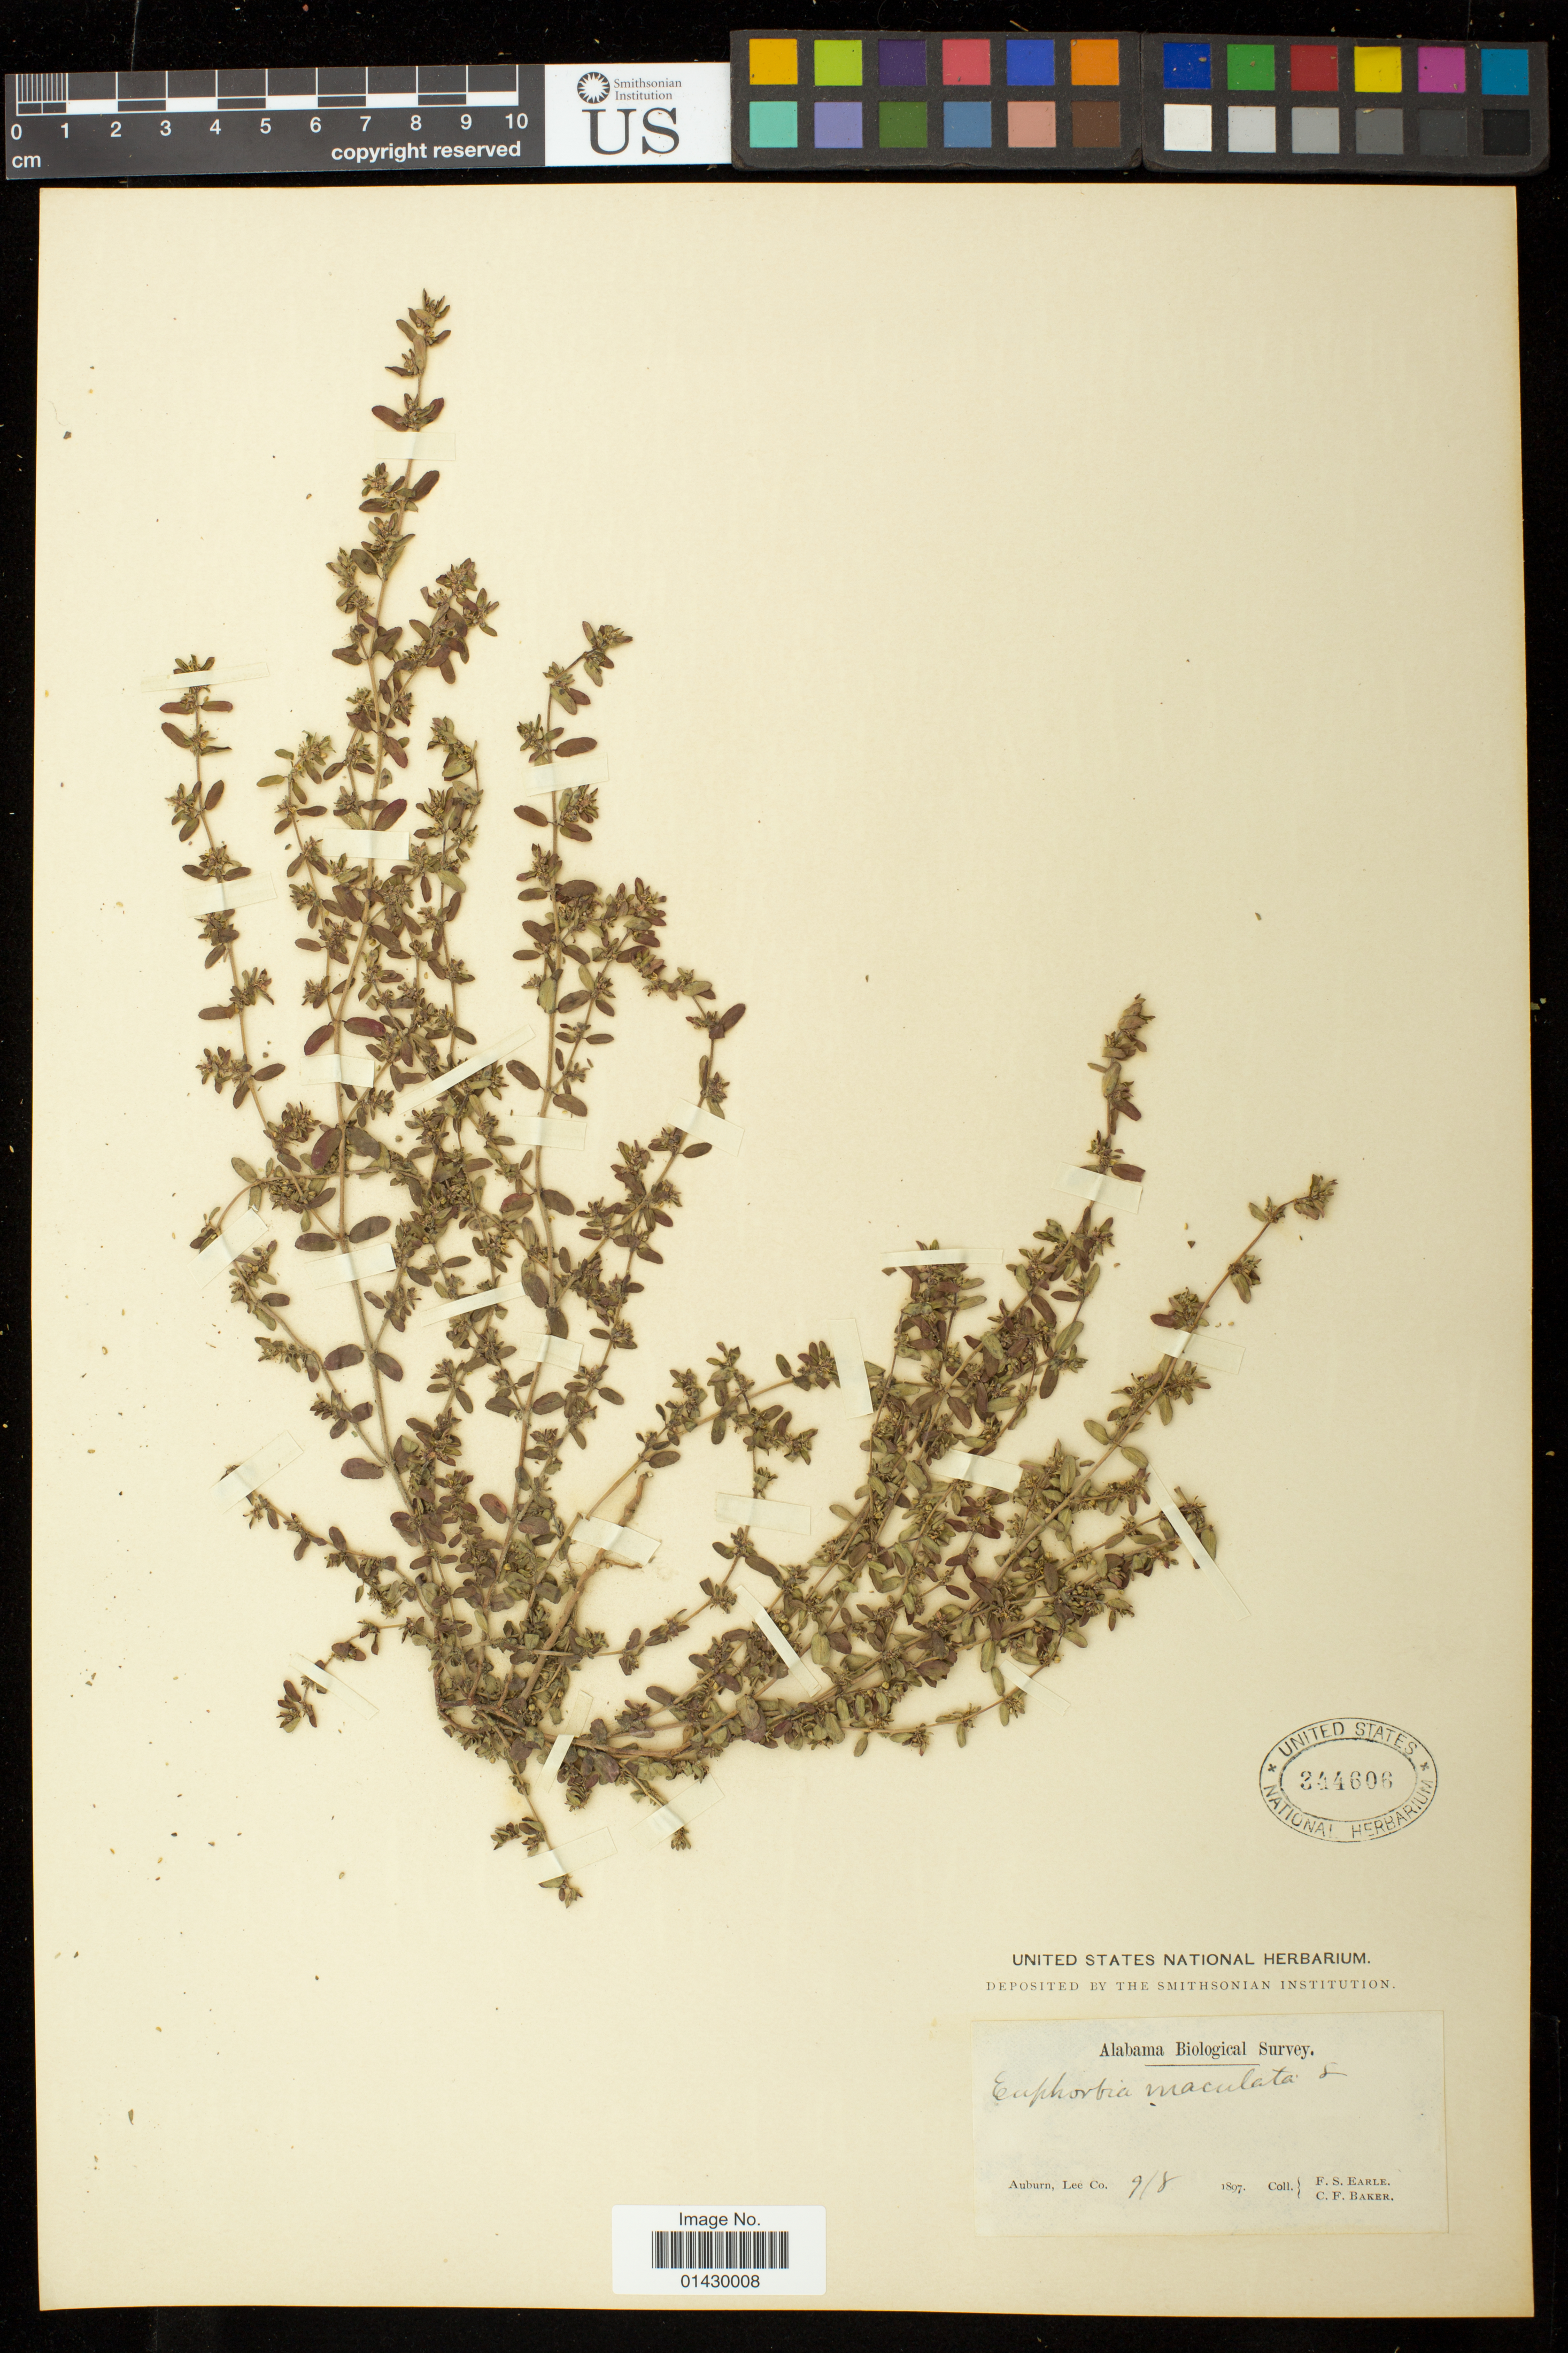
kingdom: Plantae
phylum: Tracheophyta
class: Magnoliopsida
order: Malpighiales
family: Euphorbiaceae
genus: Euphorbia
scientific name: Euphorbia maculata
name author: L.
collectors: F. S. Earle & C. F. Baker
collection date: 1897-09-08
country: United States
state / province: Alabama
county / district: Lee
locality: Auburn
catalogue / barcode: US 344606